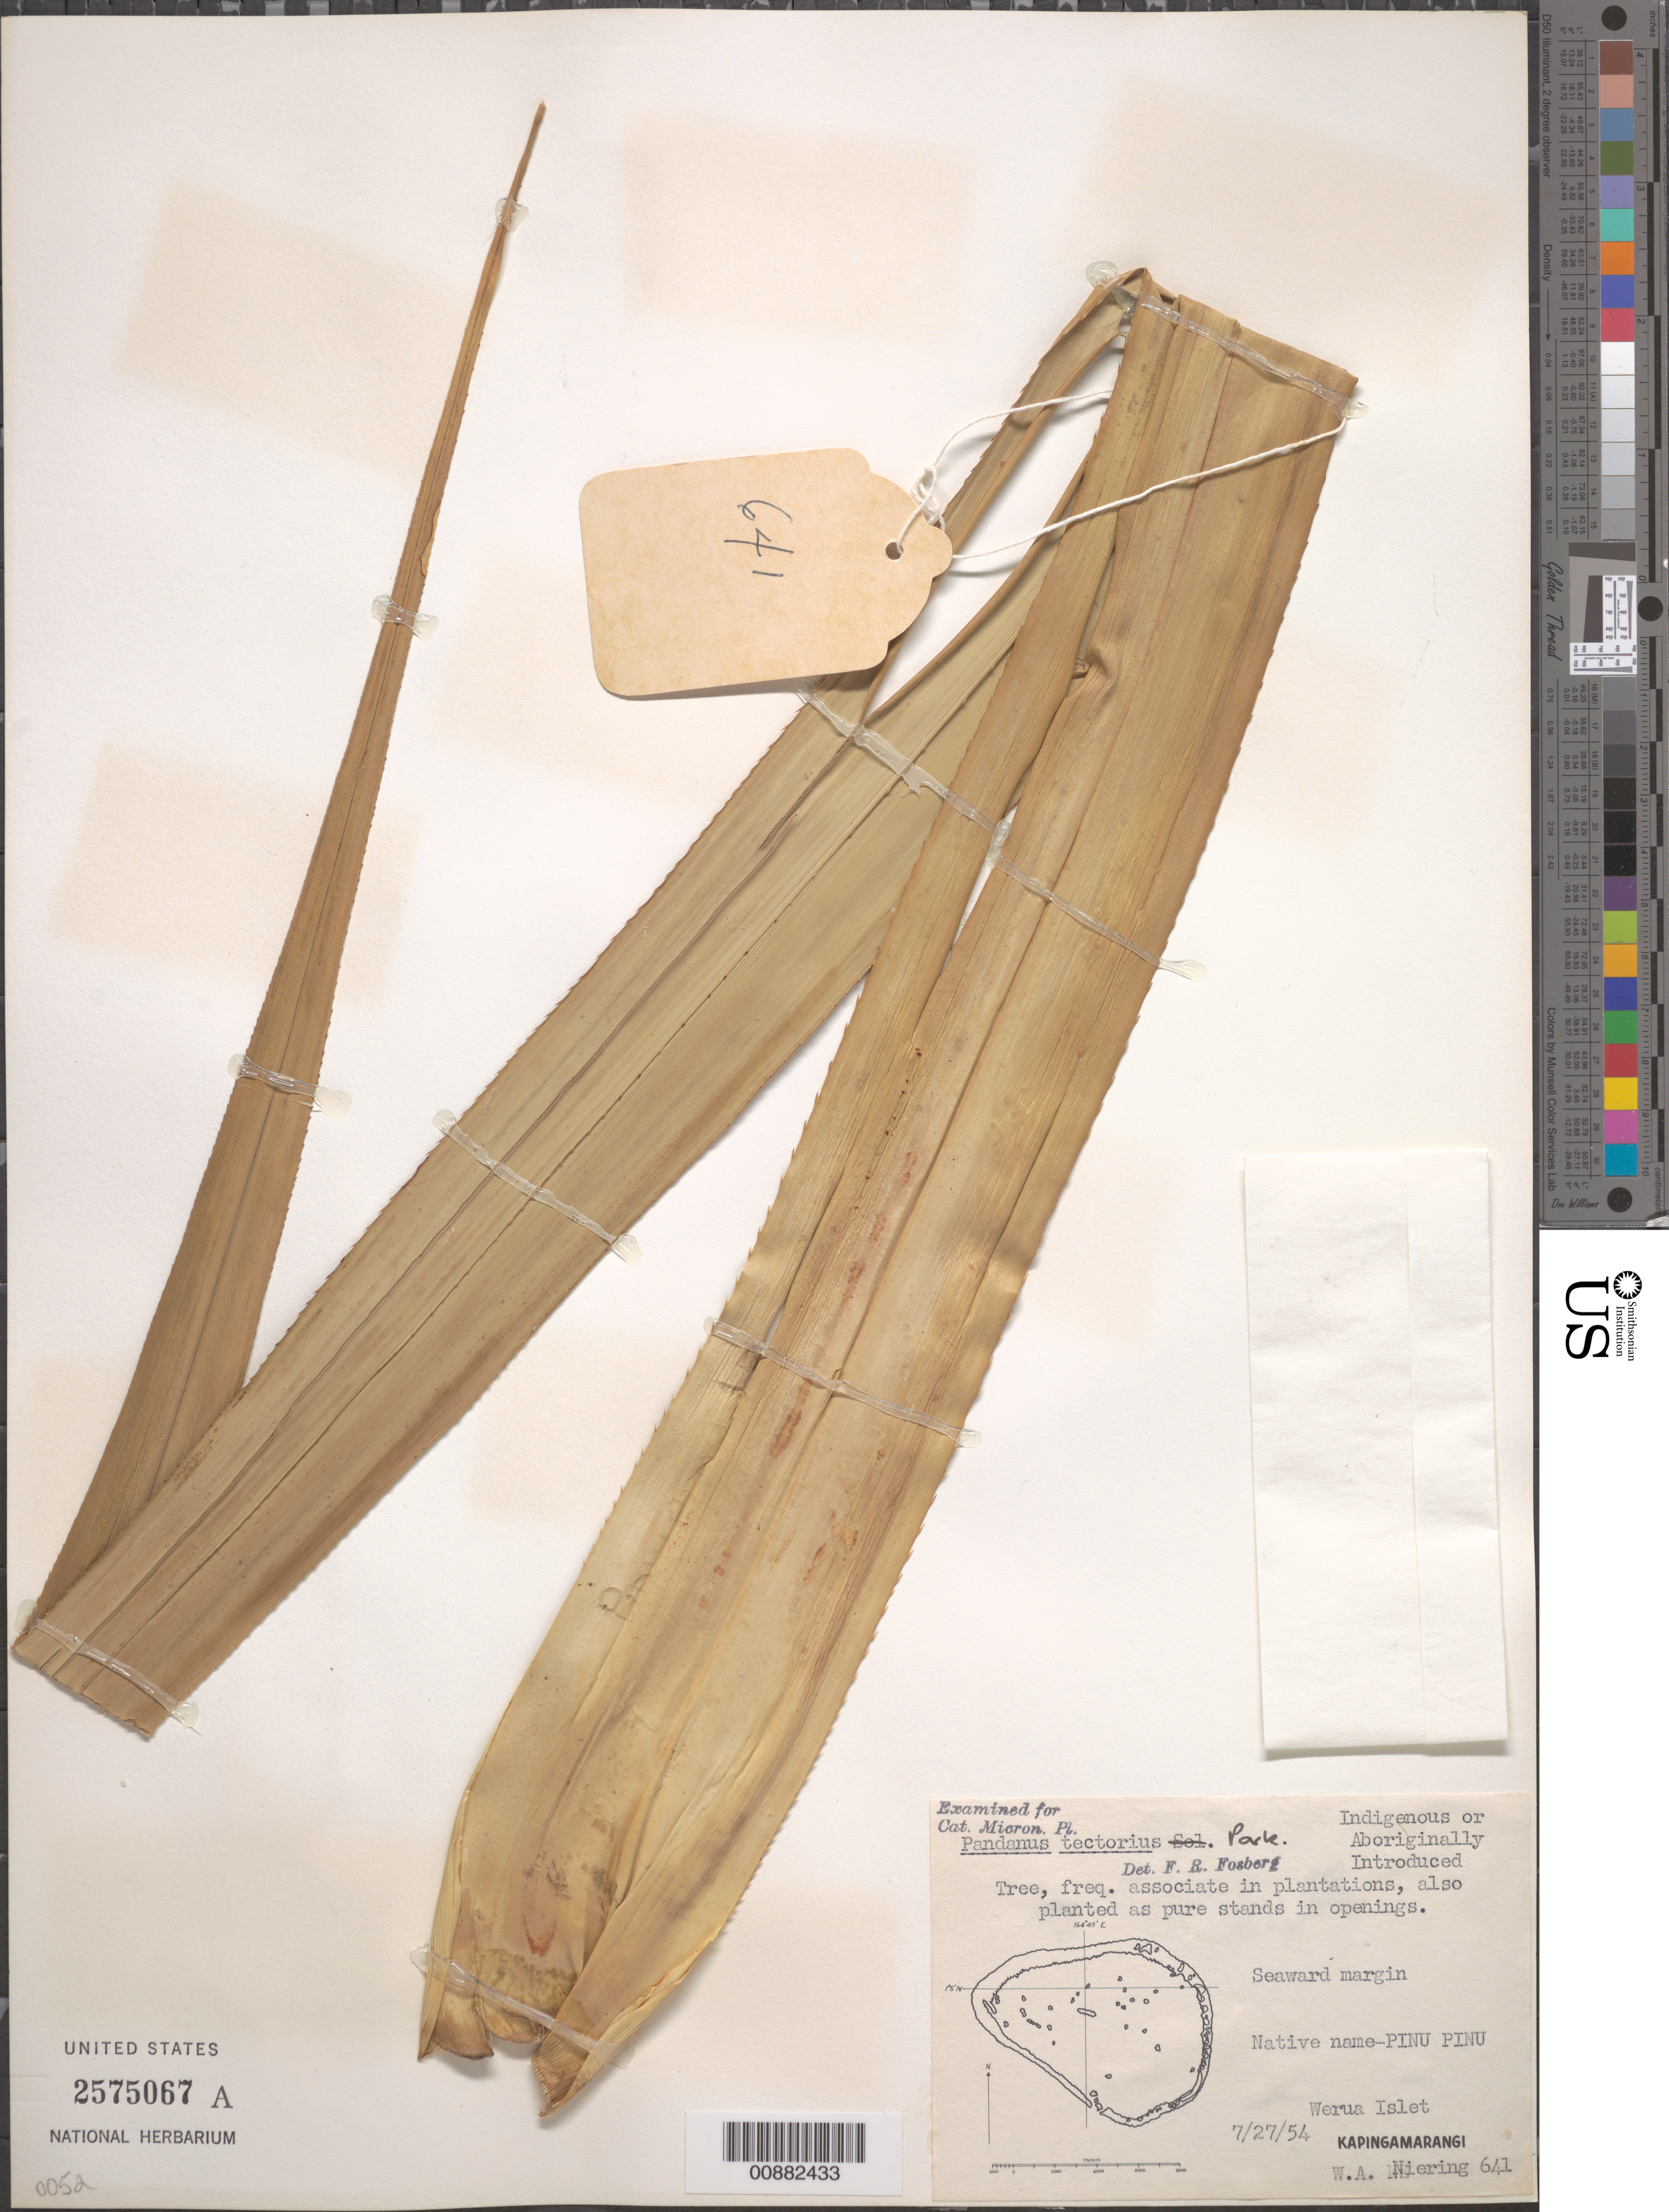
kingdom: Plantae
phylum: Tracheophyta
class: Liliopsida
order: Pandanales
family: Pandanaceae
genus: Pandanus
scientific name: Pandanus tectorius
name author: Parkinson ex DuRoi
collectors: W. Niering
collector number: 641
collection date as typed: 27 Jul 1954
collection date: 1954-07-27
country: Micronesia, Federated States of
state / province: Pohnpei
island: Kapingamarangi Atoll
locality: Werua Islet, Kapingamarangi Is. Tree, freq. associate in plantations, also planted as pure stands in openings. Seaward margin.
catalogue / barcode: US 2575067